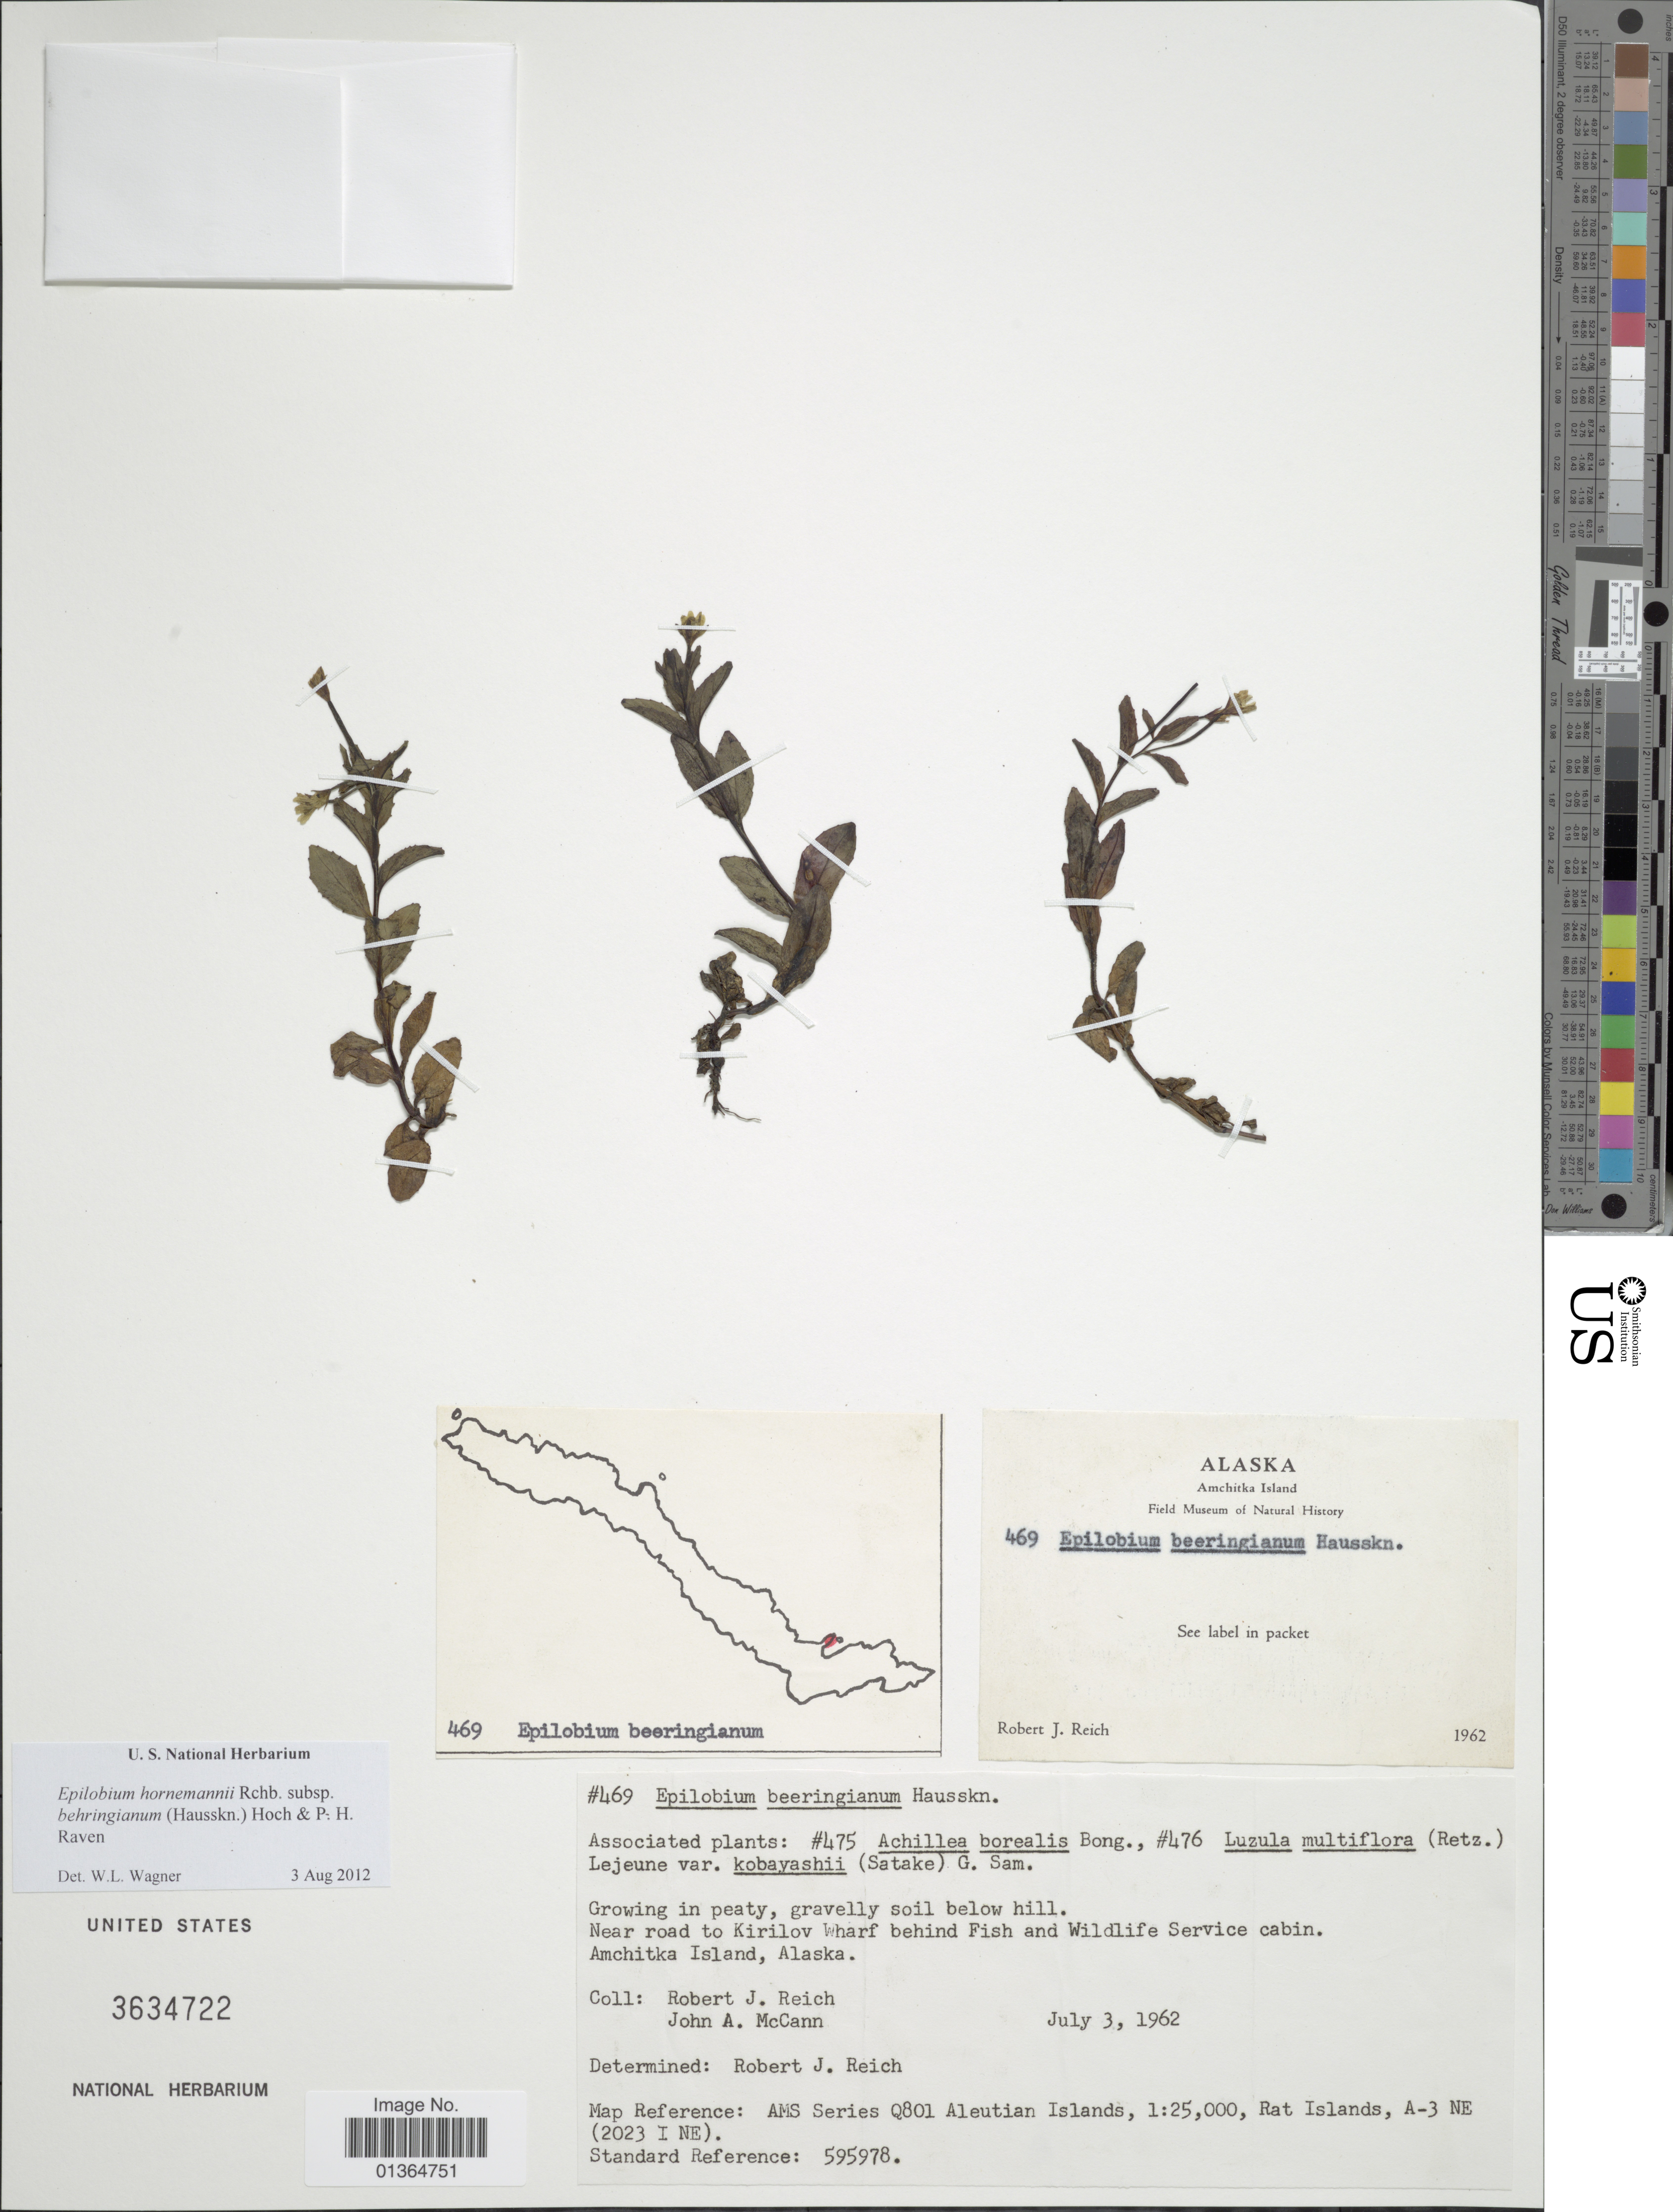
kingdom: Plantae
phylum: Tracheophyta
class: Magnoliopsida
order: Myrtales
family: Onagraceae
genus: Epilobium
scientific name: Epilobium hornemannii subsp. behringianum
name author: (Hausskn.) Hoch & P.H. Raven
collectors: R. Reich & J. A. McCann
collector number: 469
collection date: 1962-07-03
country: United States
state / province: Alaska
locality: Near road to Kirilov Wharf behind Fish and Wildlife Service cabin. Amchitka Island.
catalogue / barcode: US 3634722